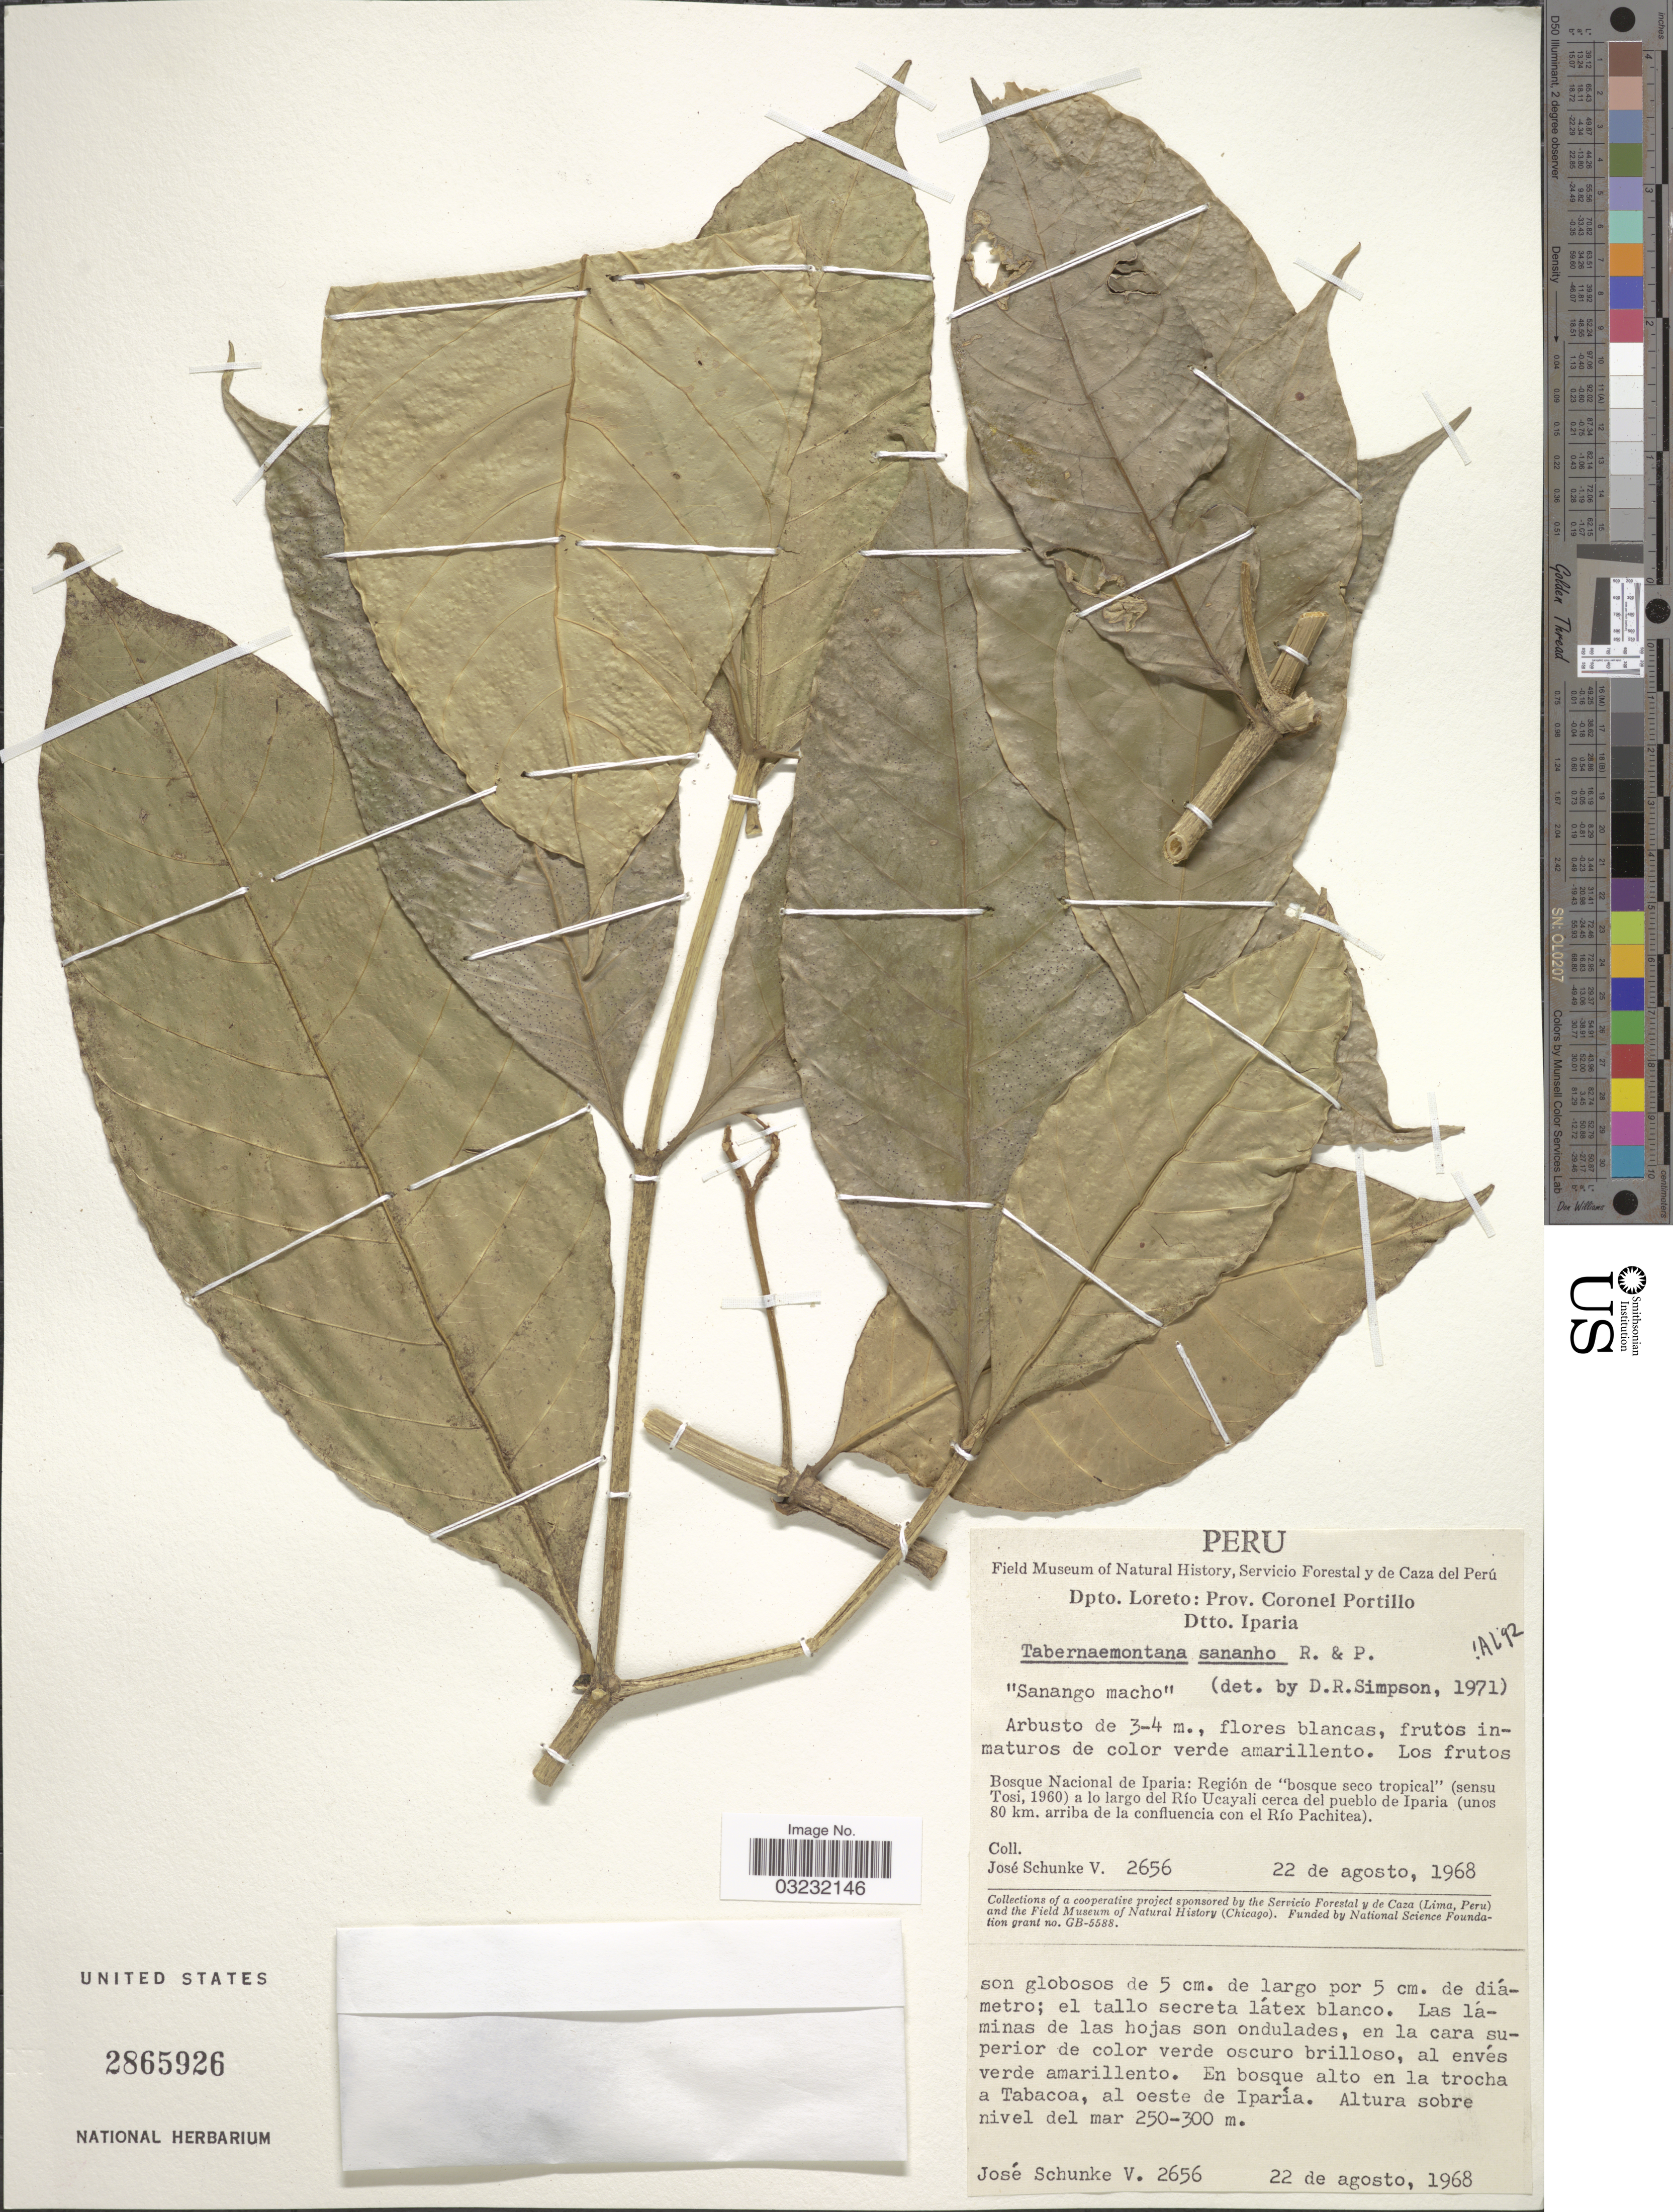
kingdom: Plantae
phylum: Tracheophyta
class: Magnoliopsida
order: Gentianales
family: Apocynaceae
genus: Tabernaemontana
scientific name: Tabernaemontana sananho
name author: Ruiz & Pav.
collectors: J. Schunke Vigo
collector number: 2656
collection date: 1968-08-22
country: Peru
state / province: Loreto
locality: Dpto. Loreto: Prov. Coronel Portillo. Dtto. Iparia. Bosque Nacional de Iparia: Región de "bosque seco tropical" (sensu Tosi, 1960) a lo largo del Río Ucayali cerca del pueblo de Iparia (unos 80 km. arriba de la confluencia con el Río Pachitea). En bosque alto en la trocha a Tabacoa, al oeste de Iparía.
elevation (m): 250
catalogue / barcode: US 2865926